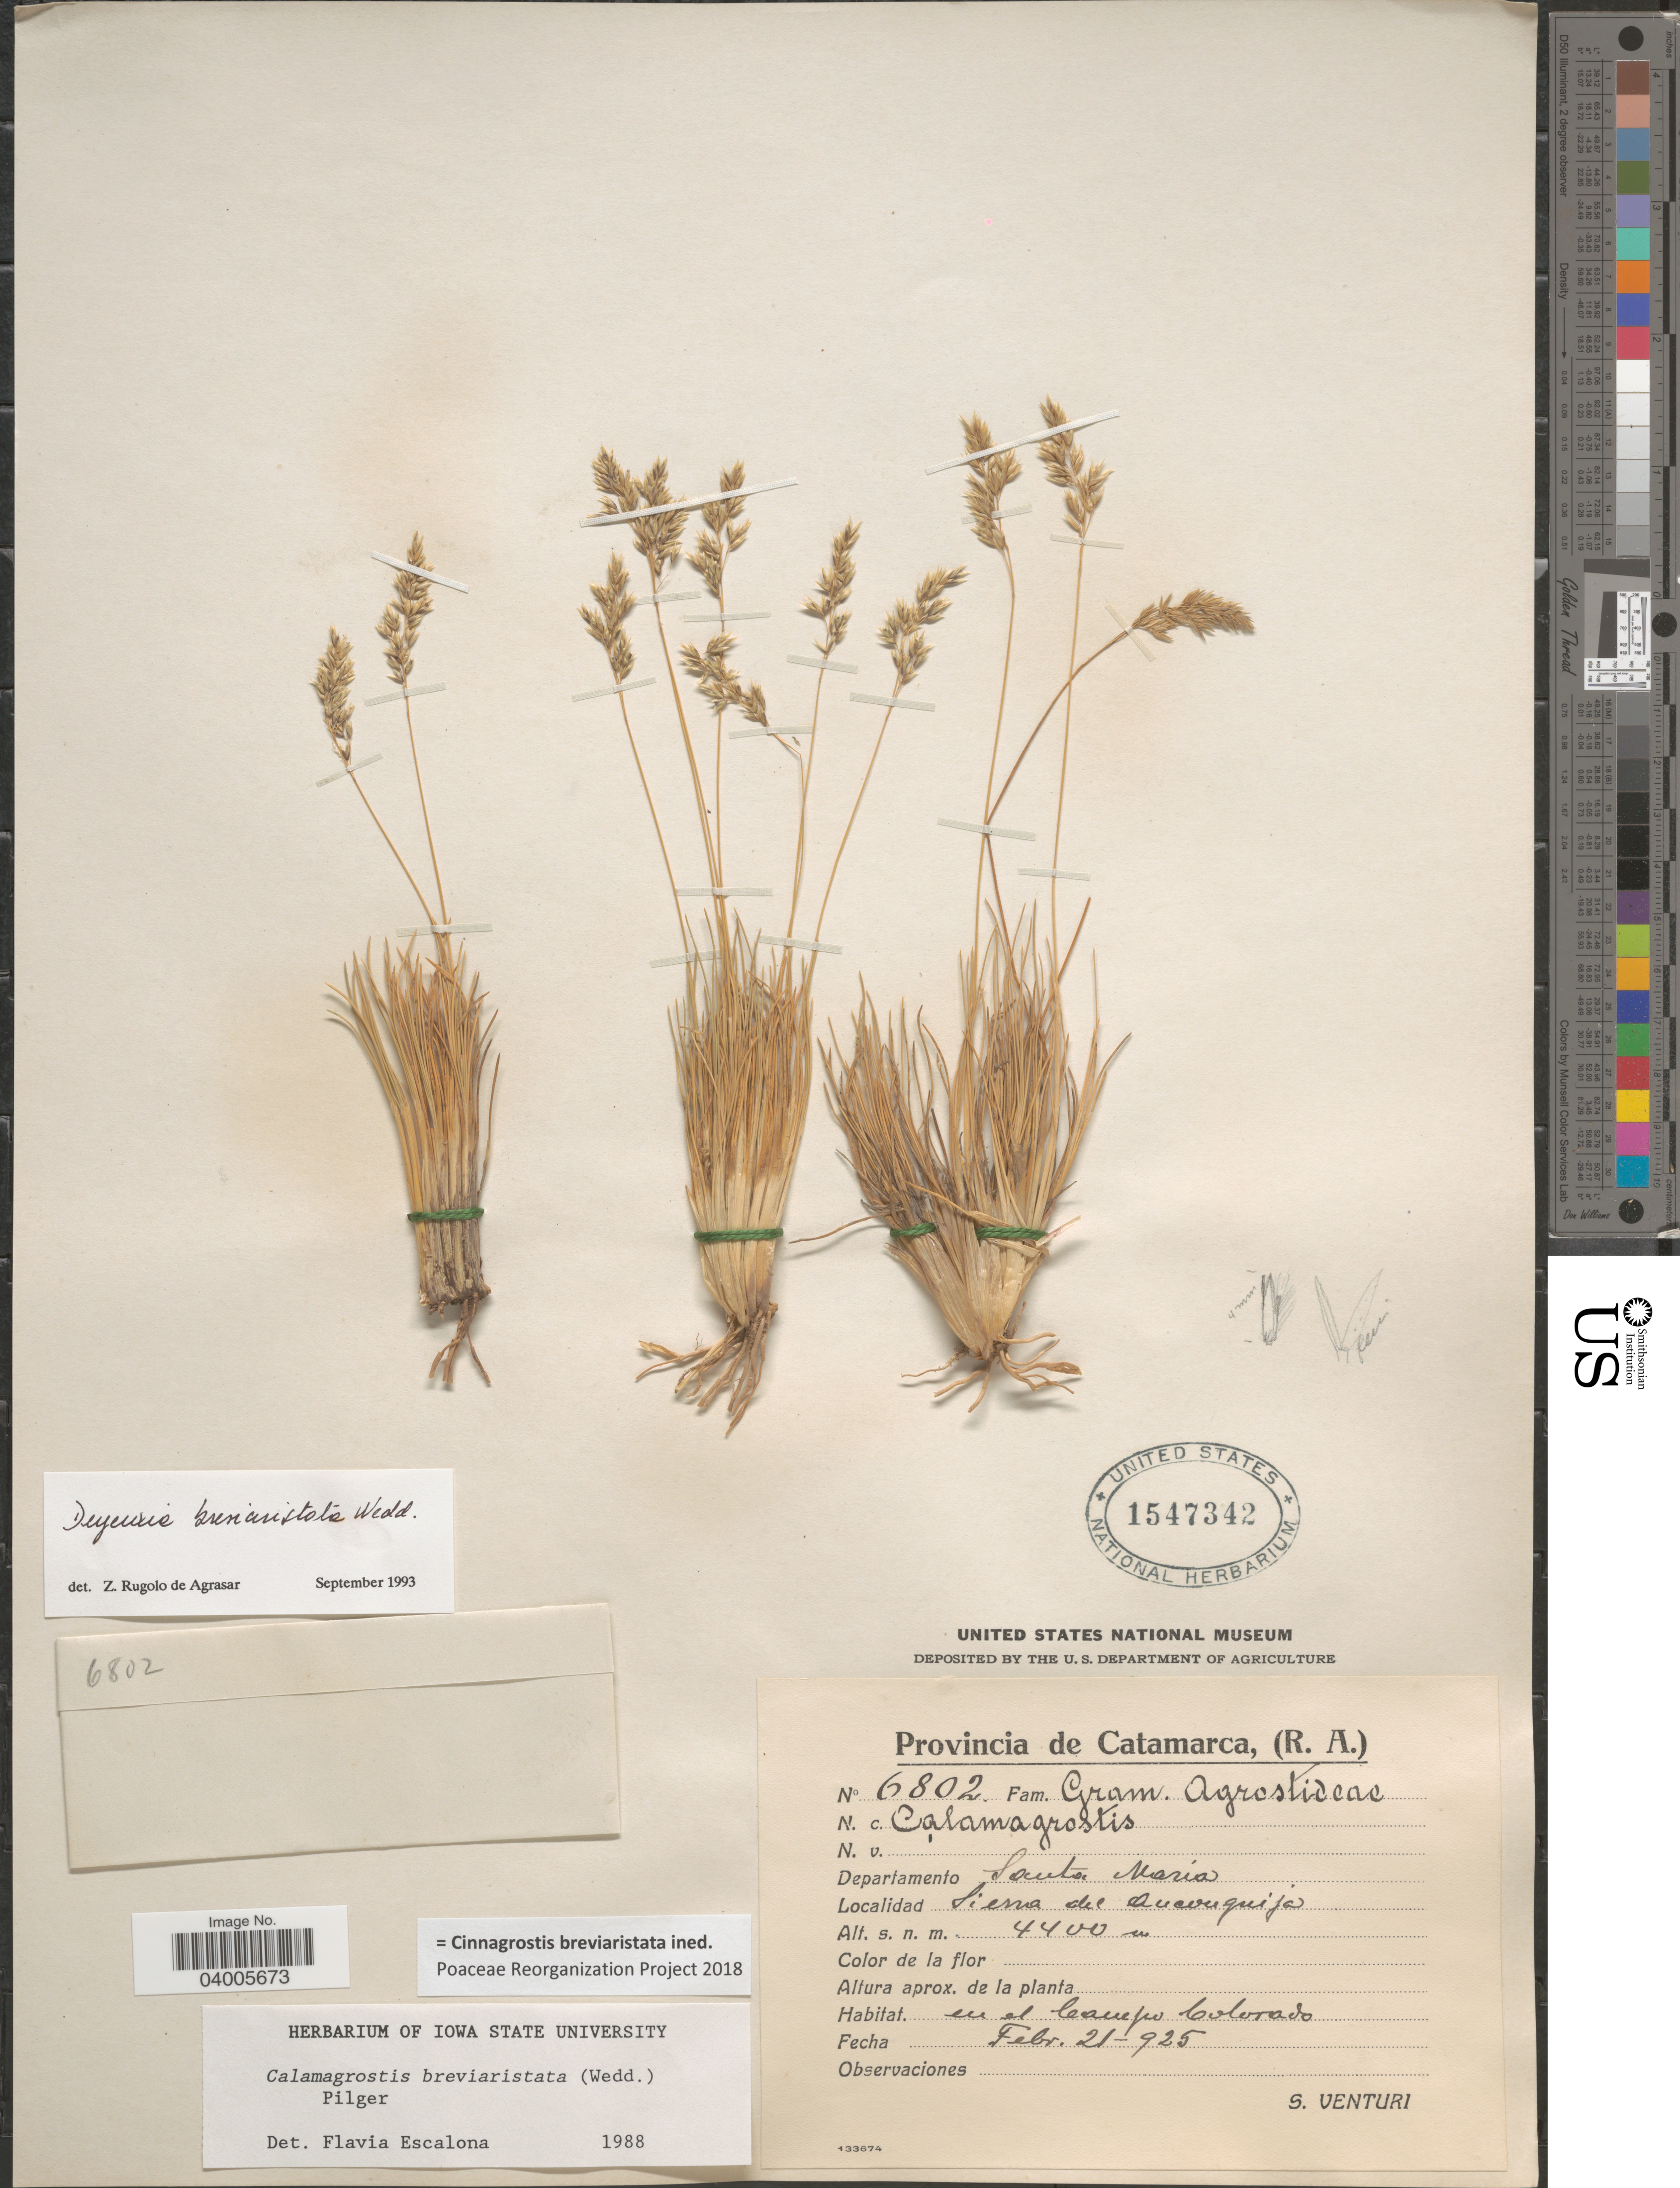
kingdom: Plantae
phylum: Tracheophyta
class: Liliopsida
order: Poales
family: Poaceae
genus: Cinnagrostis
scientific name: Cinnagrostis breviaristata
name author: (Wedd.) P.M. Peterson et al.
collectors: S. Venturi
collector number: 6802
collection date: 1925-02-21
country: Argentina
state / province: Catamarca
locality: Departamento Santa Maria. Sierra del Anconquija.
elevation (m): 4400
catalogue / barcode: US 1547342